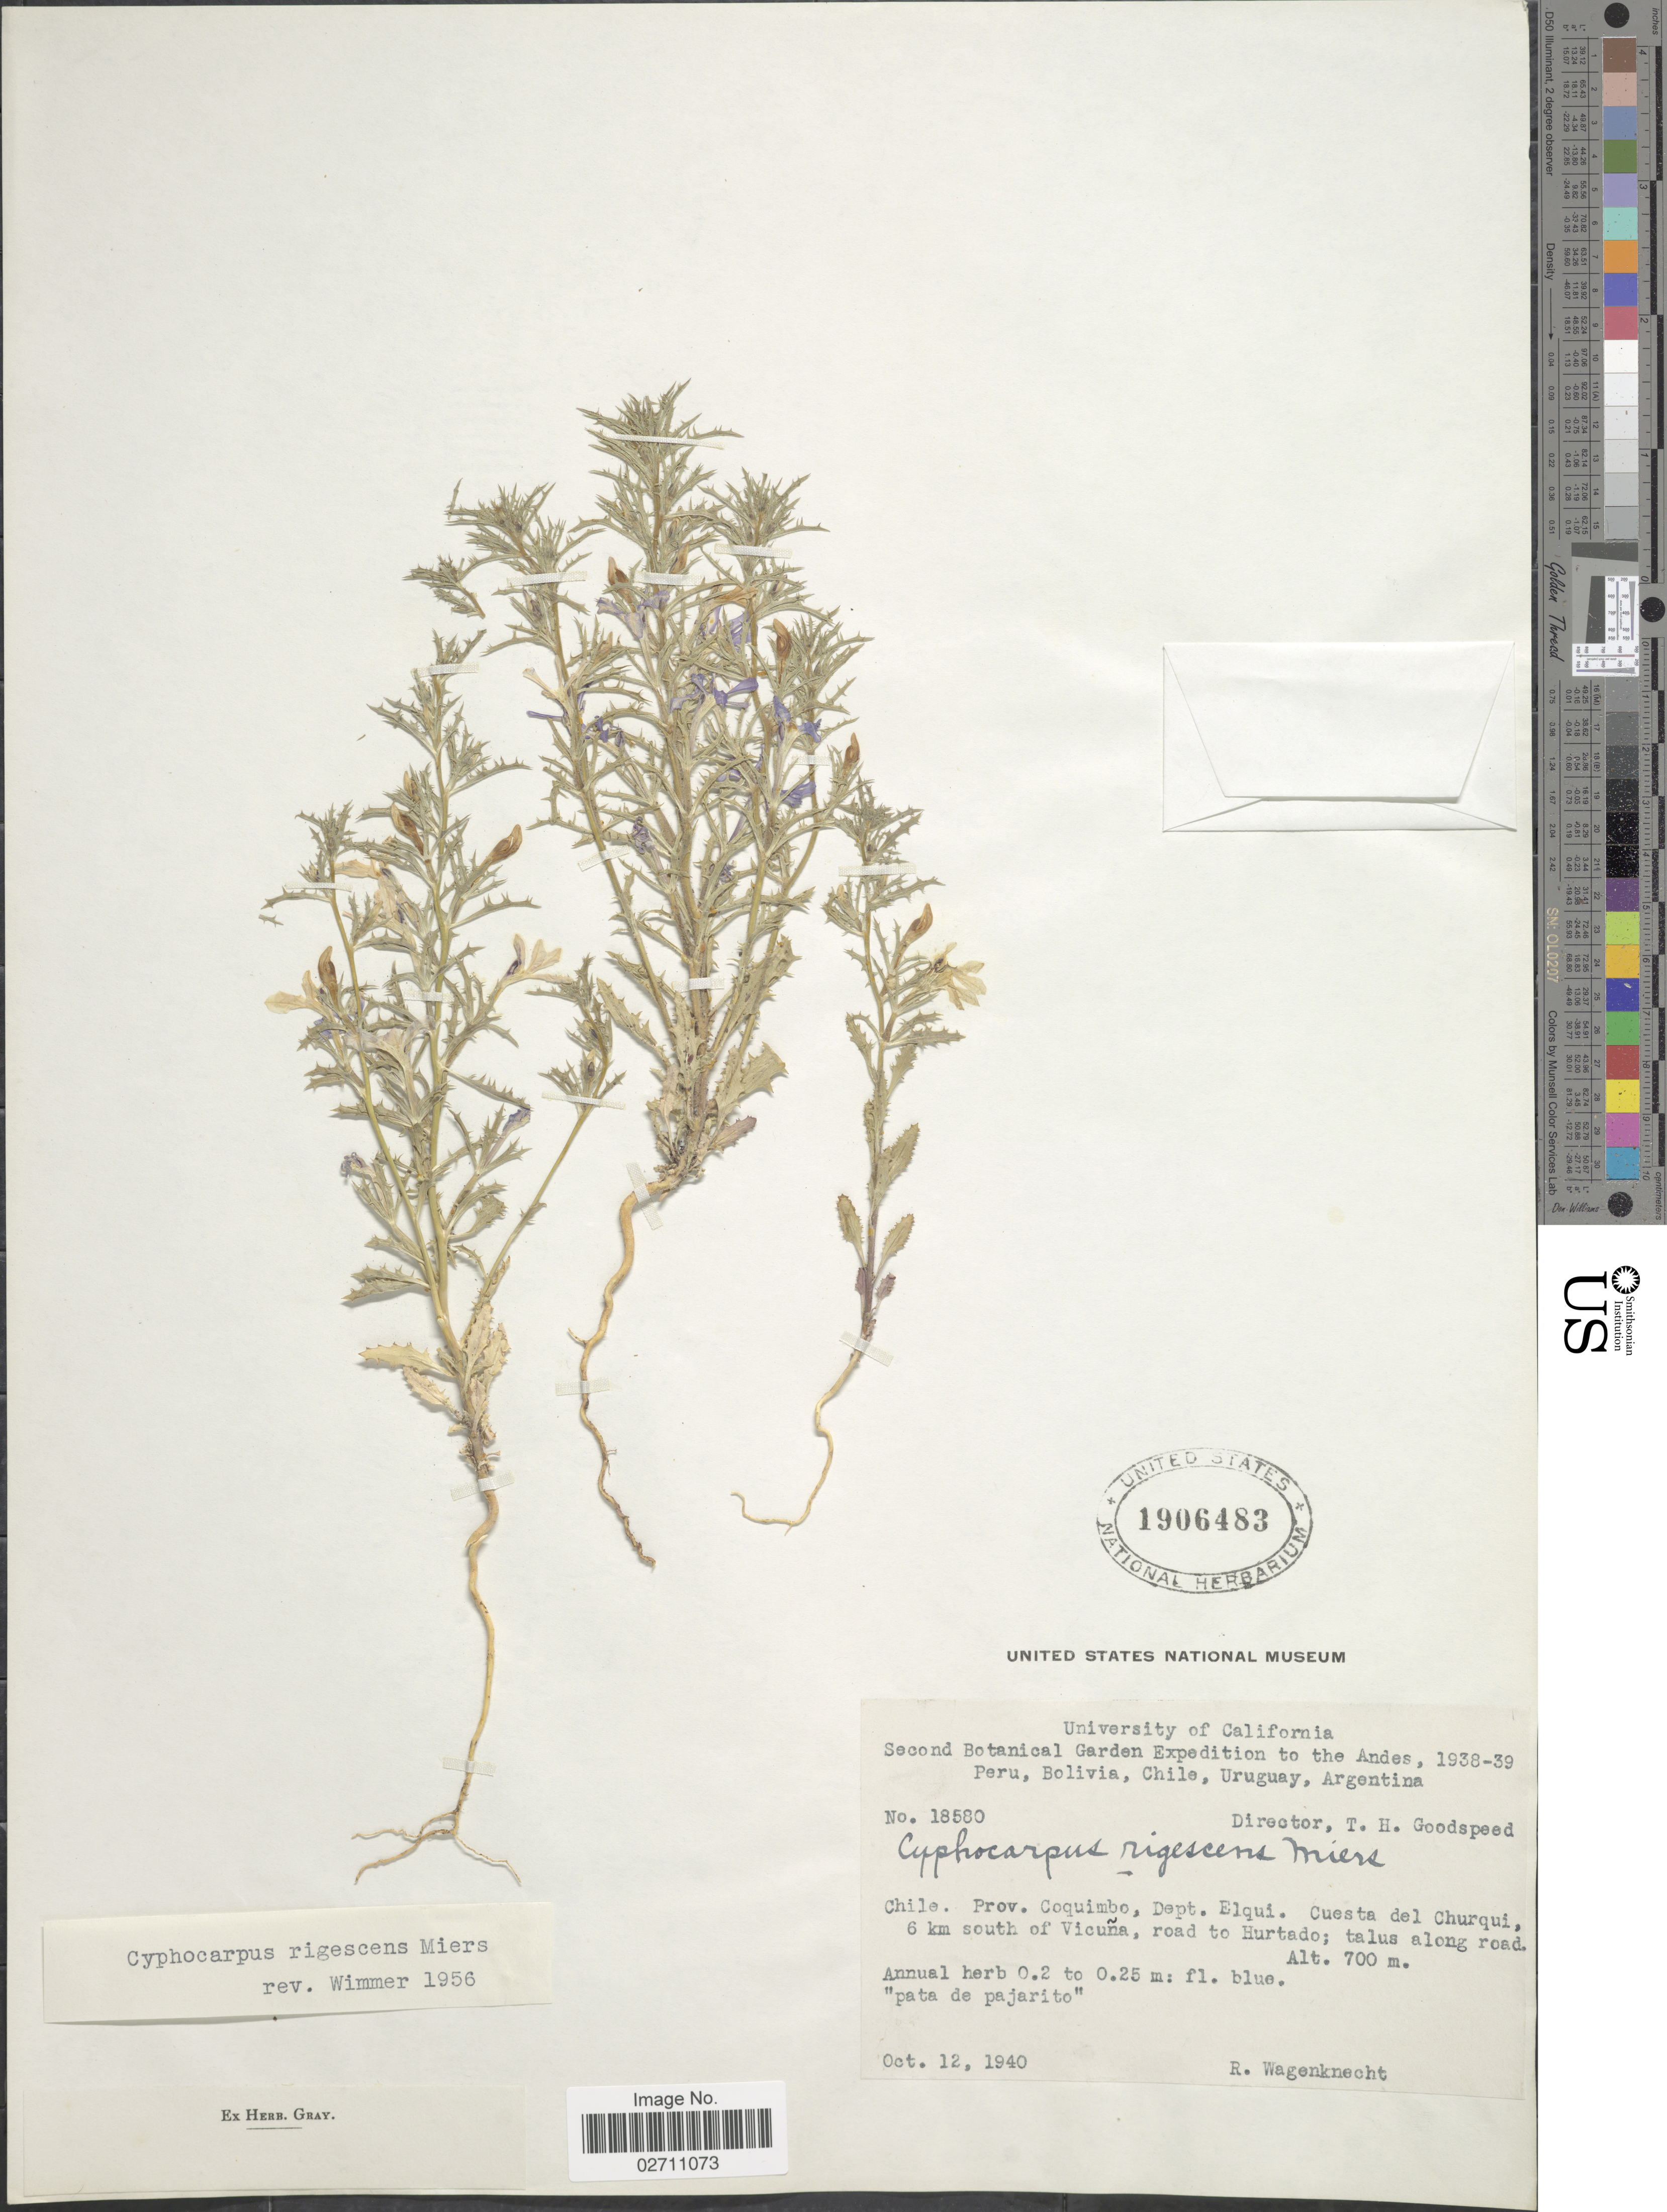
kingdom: Plantae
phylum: Tracheophyta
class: Magnoliopsida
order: Asterales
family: Campanulaceae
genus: Cyphocarpus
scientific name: Cyphocarpus rigescens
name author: Miers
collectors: R. Wagenknecht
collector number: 18580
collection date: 1940-10-12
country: Chile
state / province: Coquimbo (IV)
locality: Prov. Coquimbo, Dept. Elquim Cuesta del Churqui, 6 km south of Vicuna, road to Hurtado, talus along road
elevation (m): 700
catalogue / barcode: US 1906483